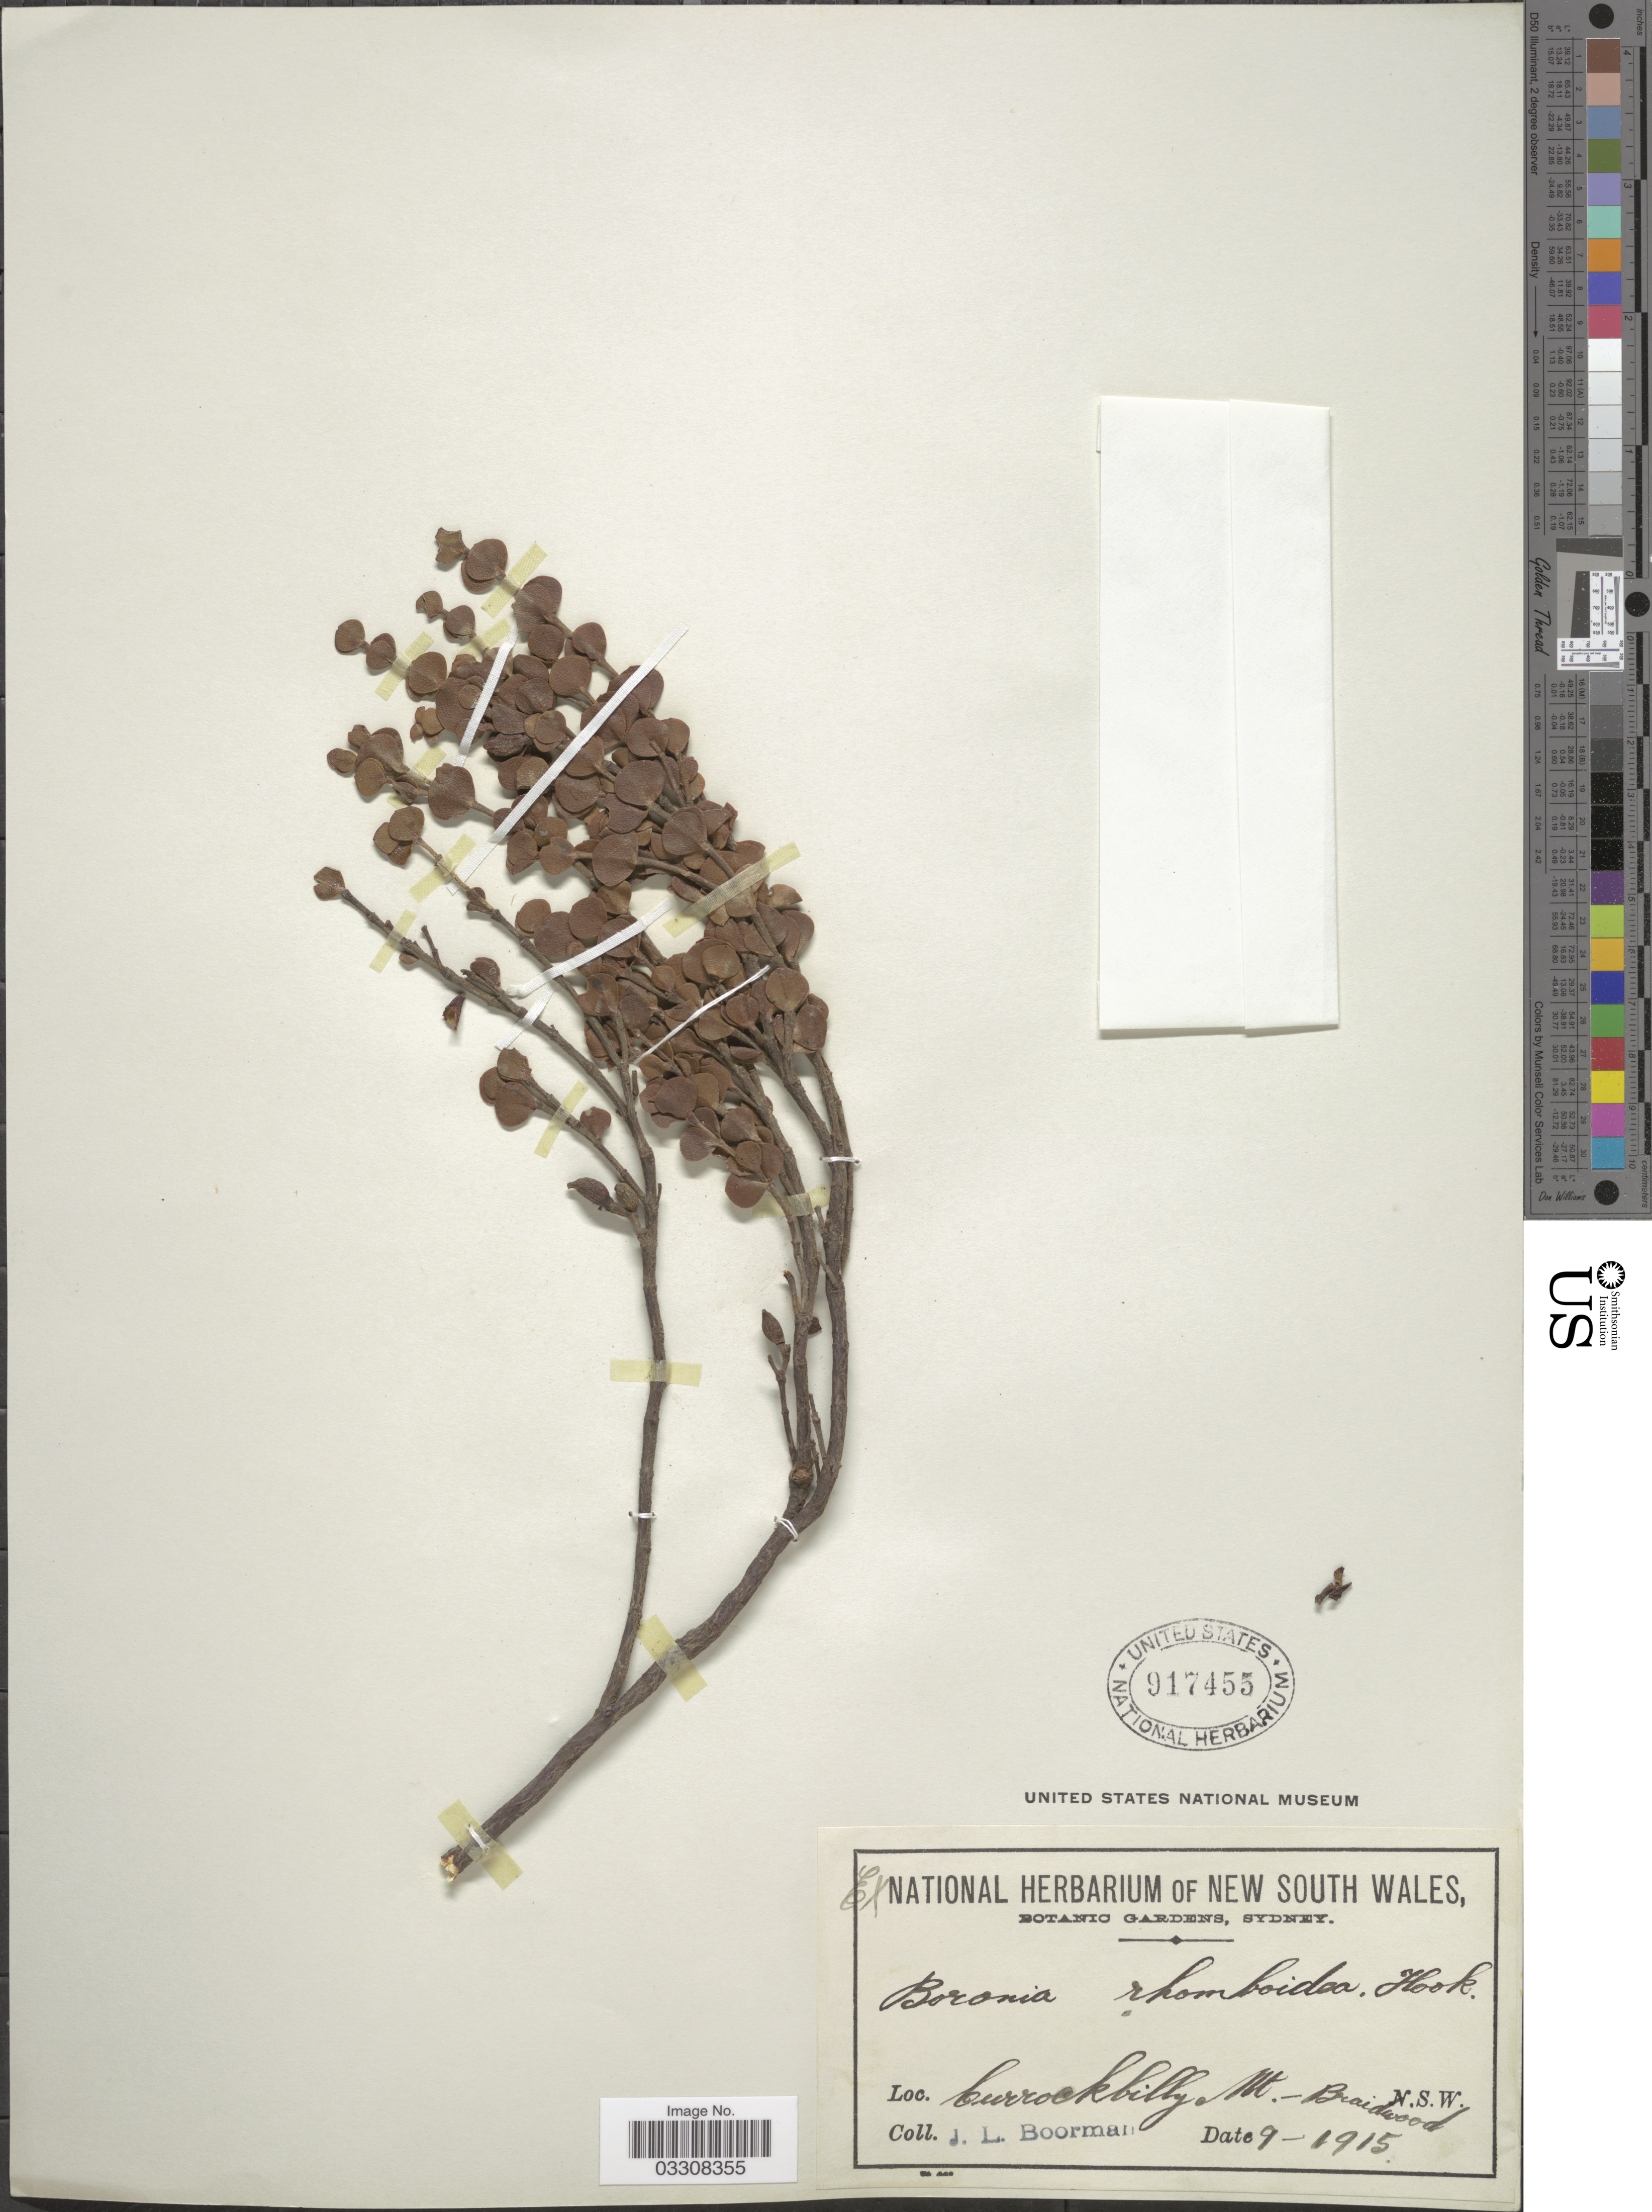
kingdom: Plantae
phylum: Tracheophyta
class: Magnoliopsida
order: Sapindales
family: Rutaceae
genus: Boronia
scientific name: Boronia rhomboidea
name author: Hook.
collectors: J. Boorman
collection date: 1915-09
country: Australia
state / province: New South Wales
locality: Currockbilly Mt.- Braidenwood.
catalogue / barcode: US 917455